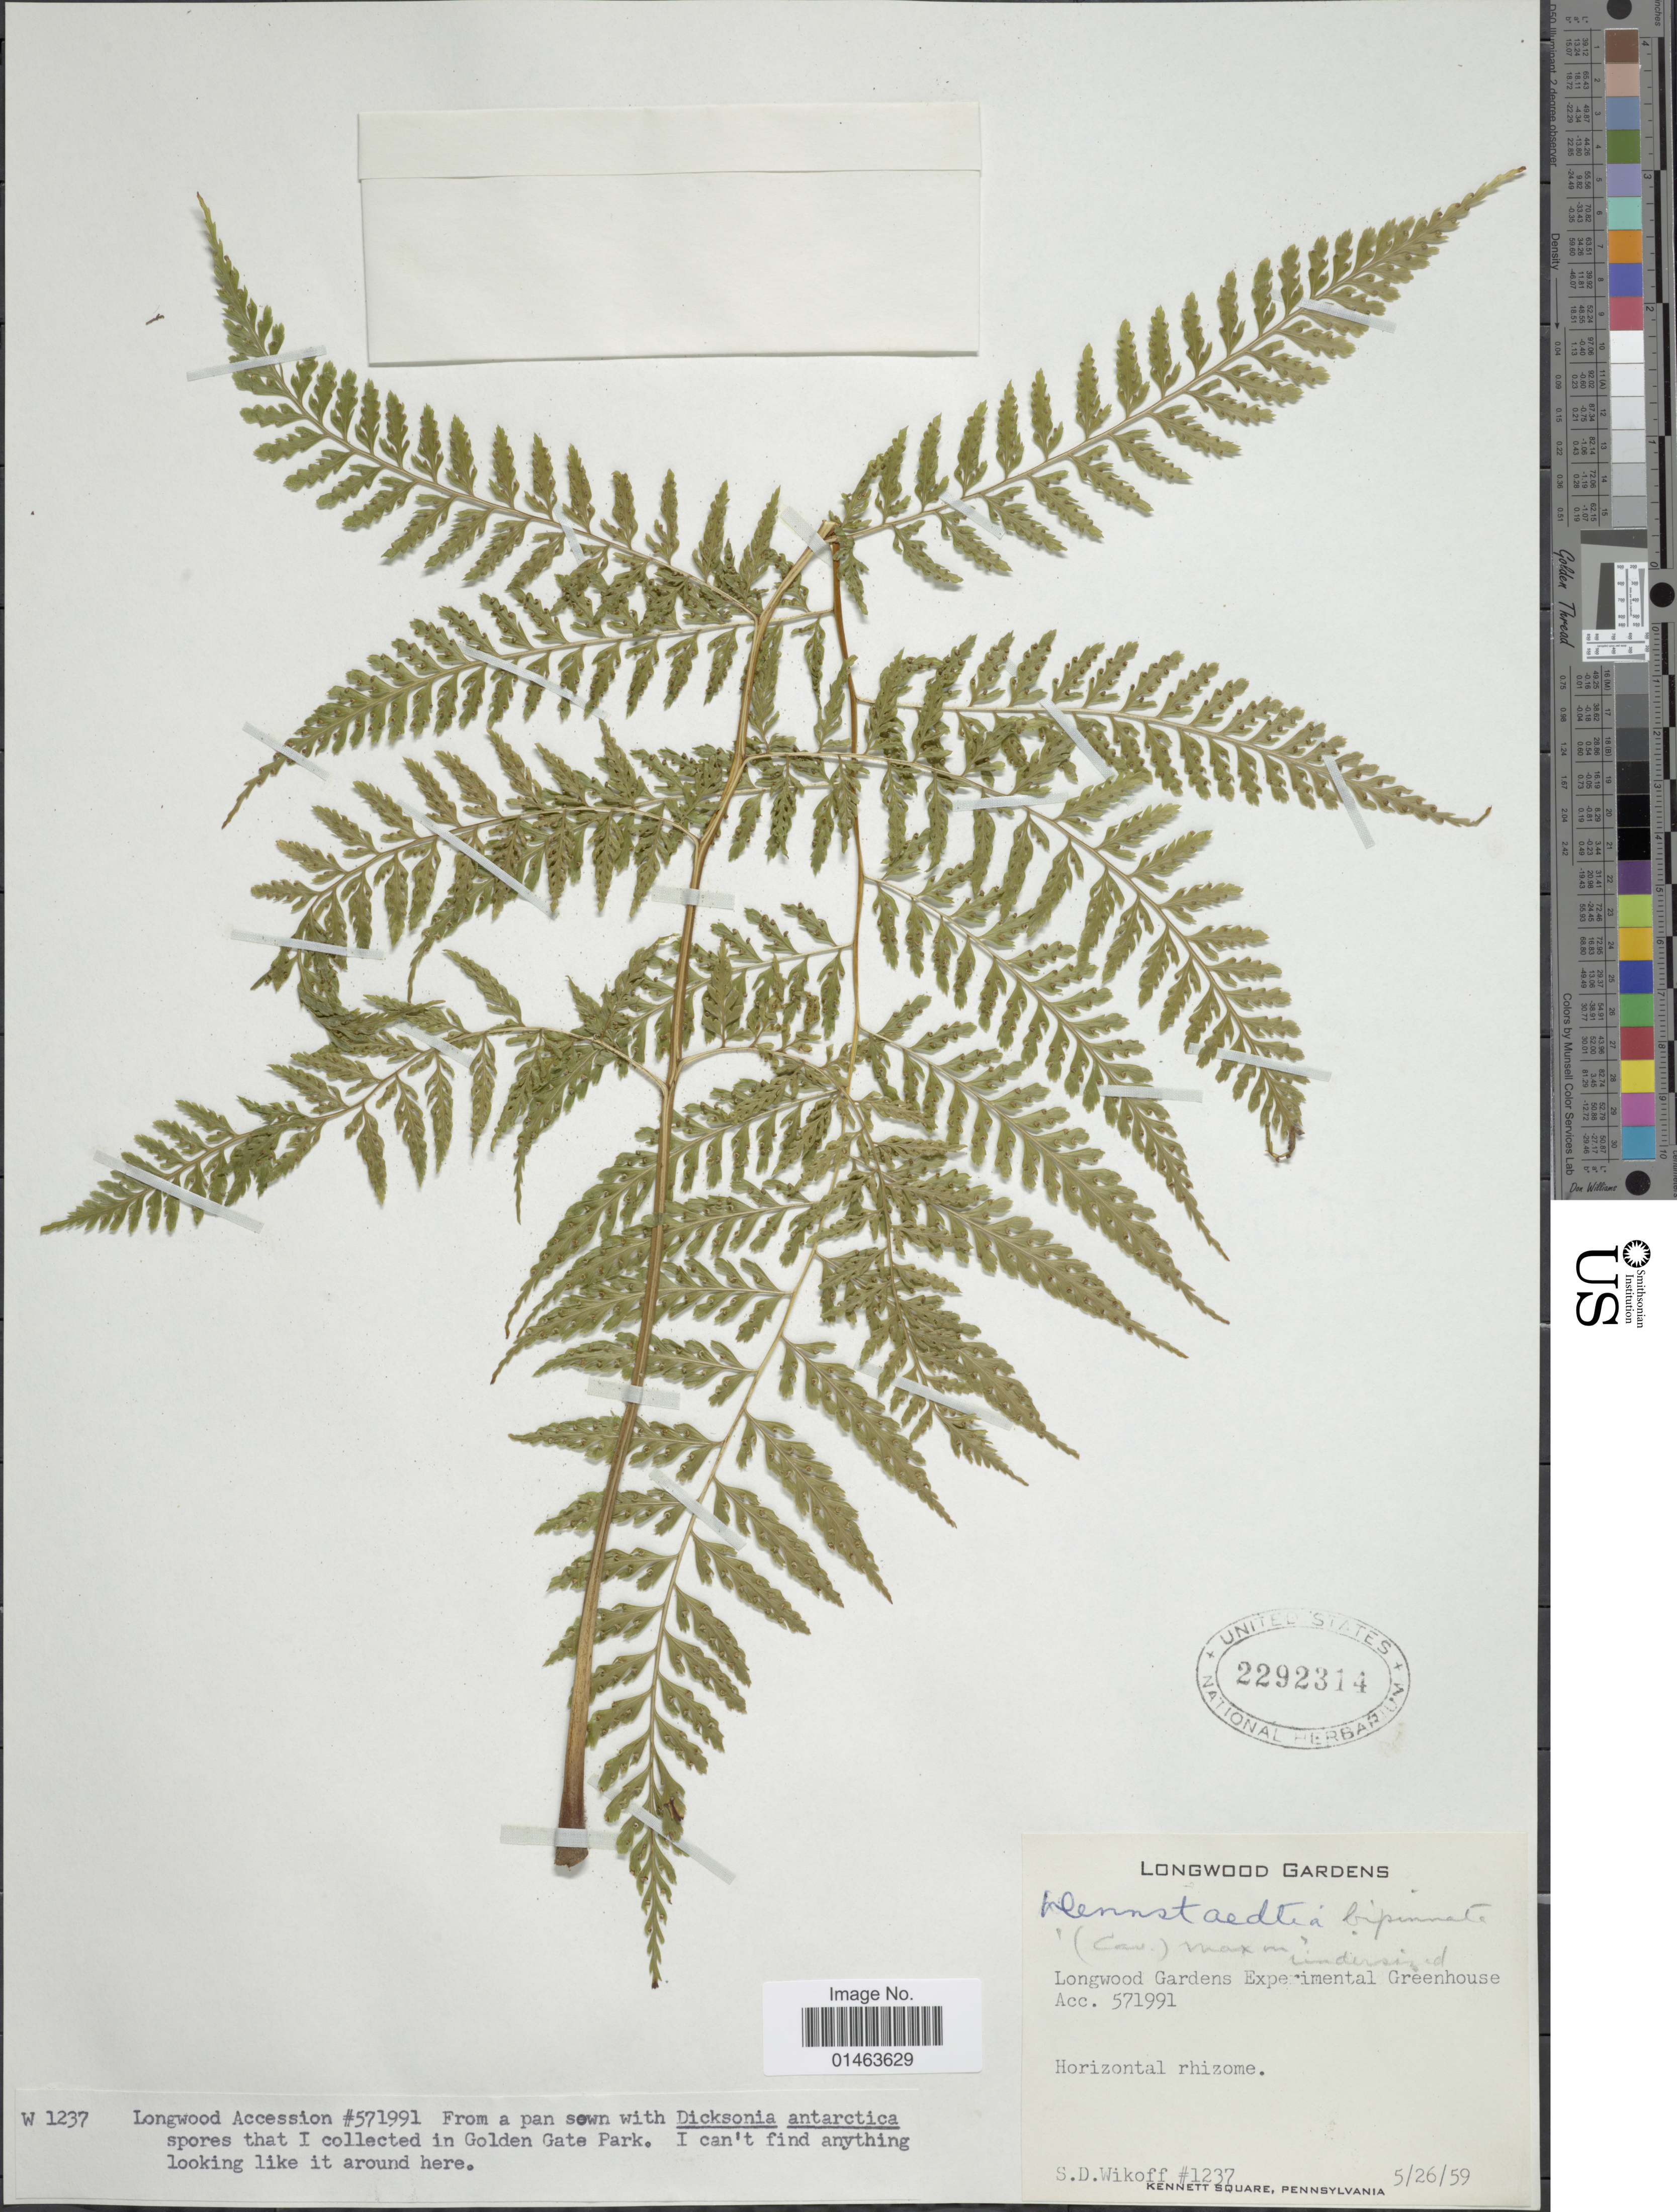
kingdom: Plantae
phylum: Tracheophyta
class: Polypodiopsida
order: Polypodiales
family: Dennstaedtiaceae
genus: Dennstaedtia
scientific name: Dennstaedtia bipinnata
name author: (Cav.) Maxon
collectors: S. Wikoff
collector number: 1237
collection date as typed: Transcribed d/m/y: 26/5/59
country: United States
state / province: Pennsylvania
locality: Longwoods Gardens Exoerimental Greenhouse, Acc. 571991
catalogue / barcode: US 2292314